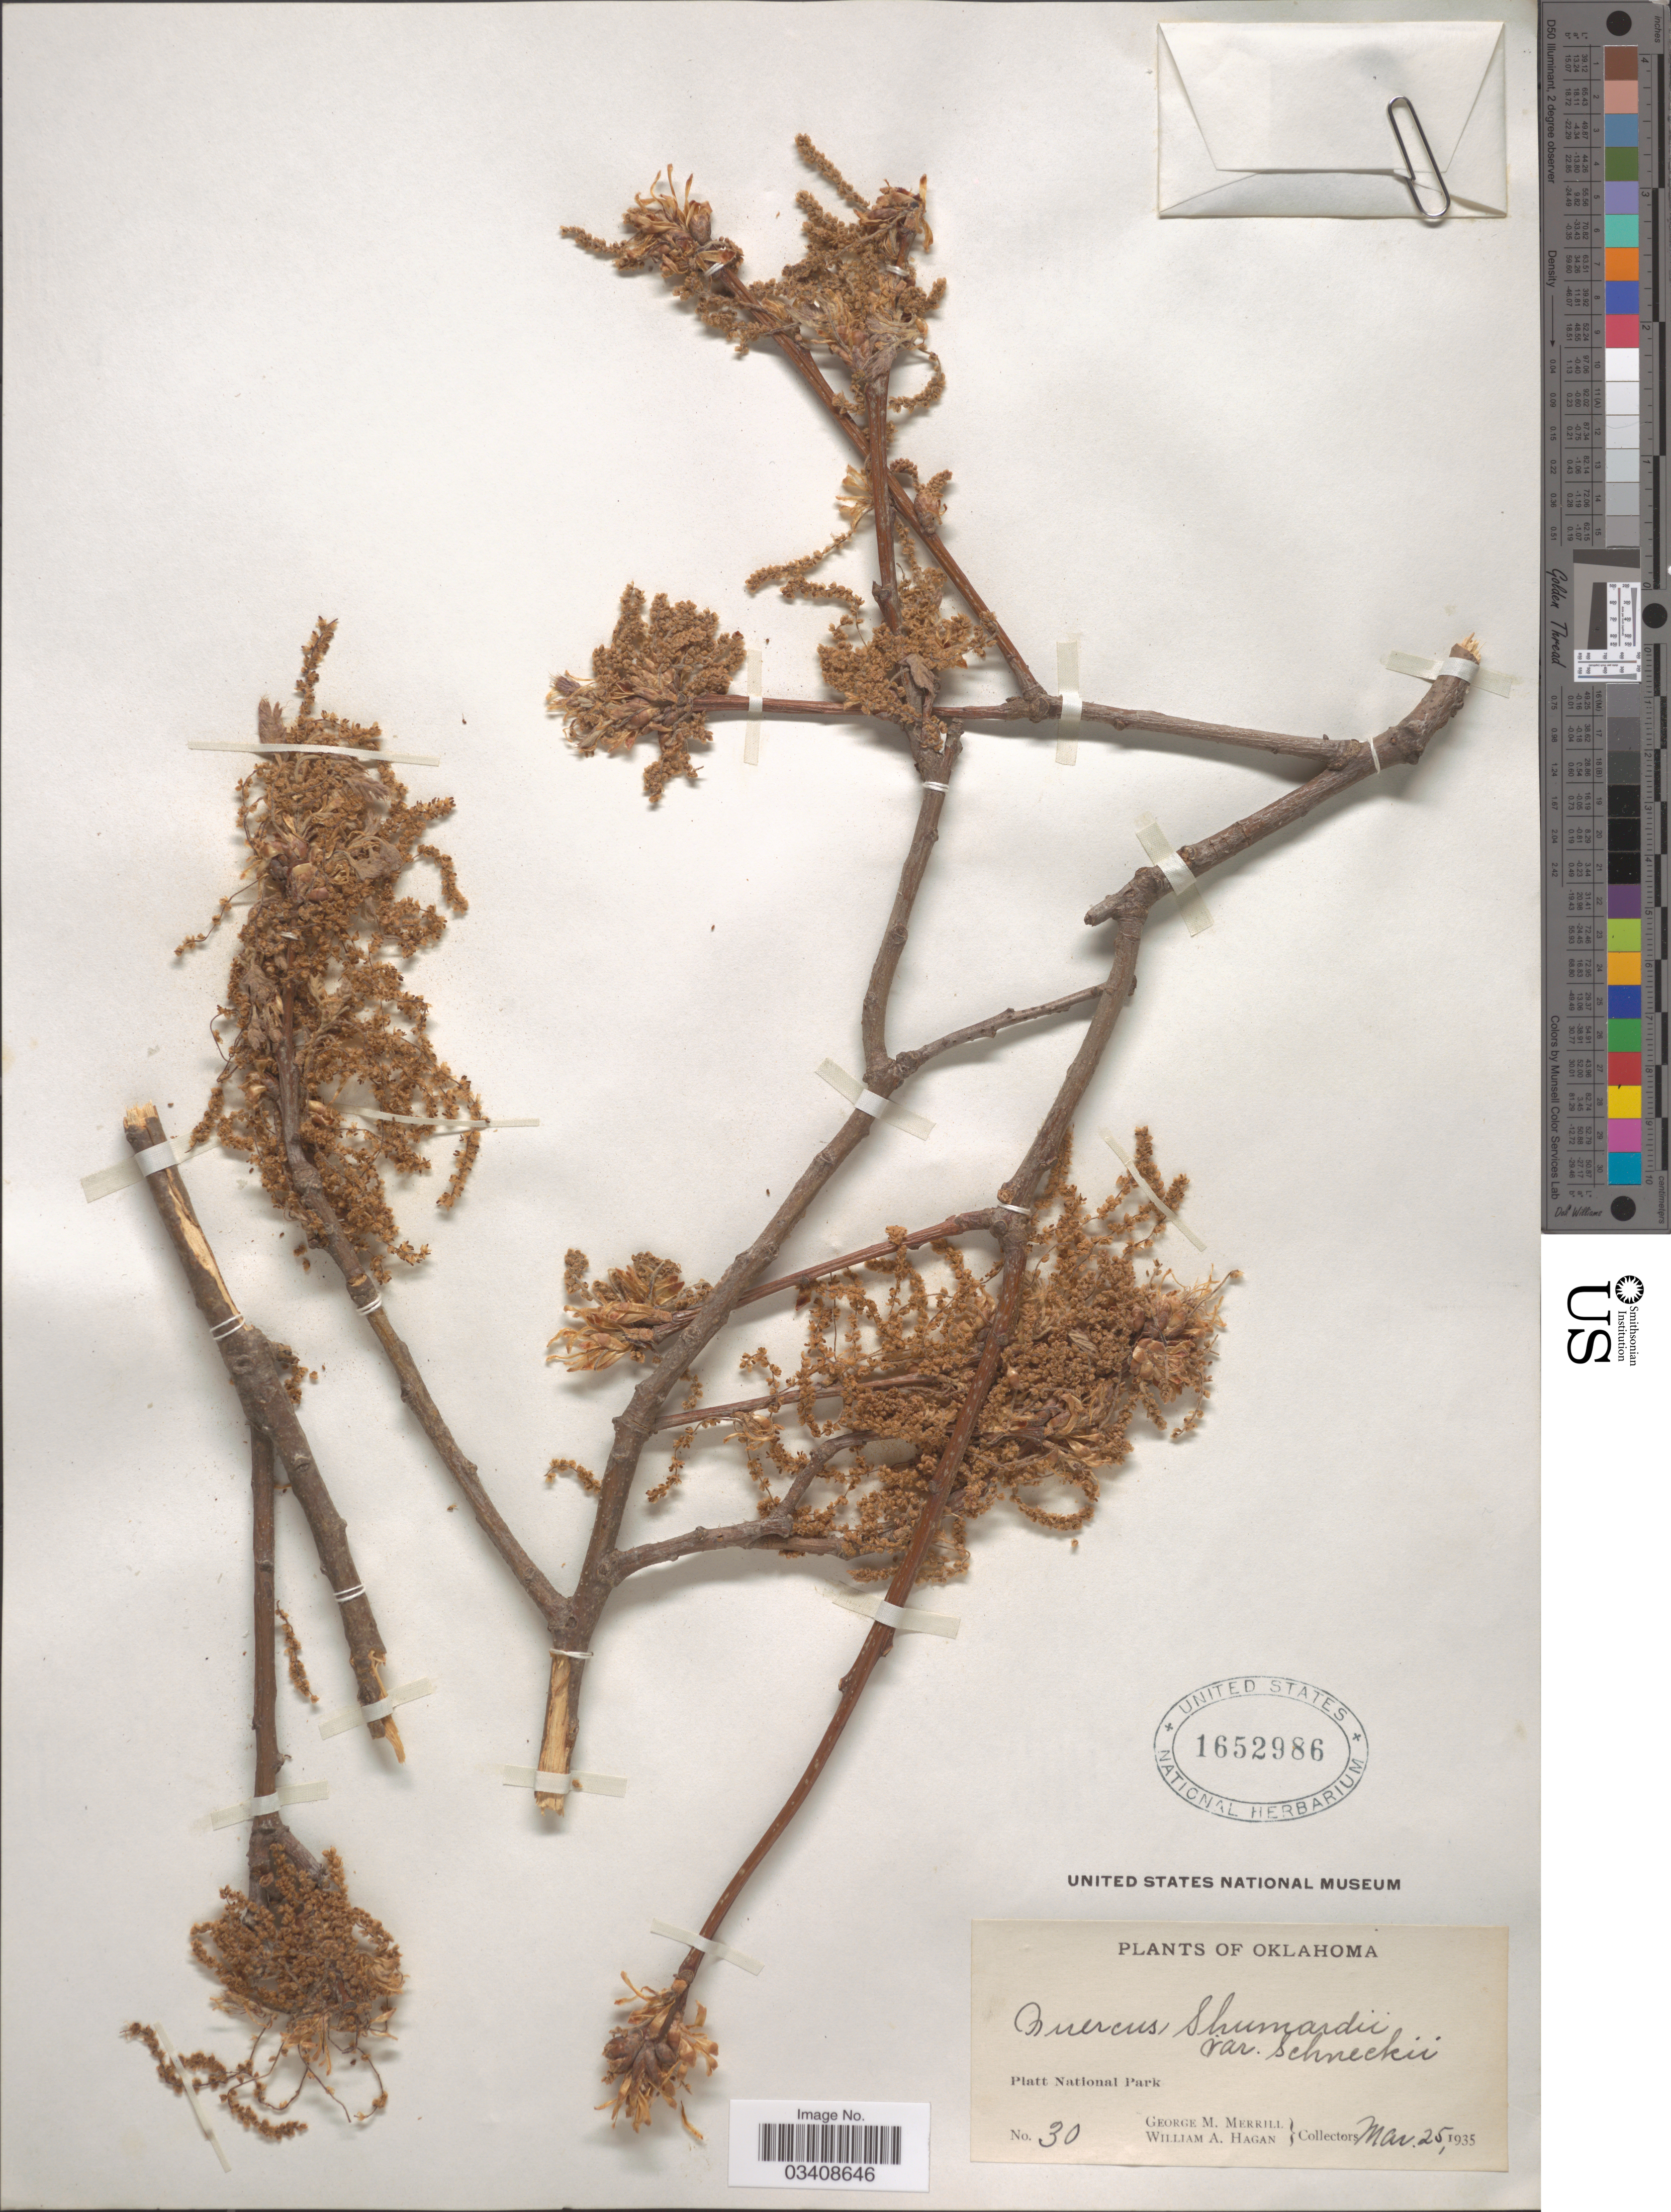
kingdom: Plantae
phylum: Tracheophyta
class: Magnoliopsida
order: Fagales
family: Fagaceae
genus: Quercus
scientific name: Quercus shumardii var. schneckii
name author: (Britton) Sarg.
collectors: G. M. Merrill & W. Hagan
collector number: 30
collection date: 1935-03-25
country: United States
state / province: Oklahoma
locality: Platt National Park.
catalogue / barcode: US 1652986